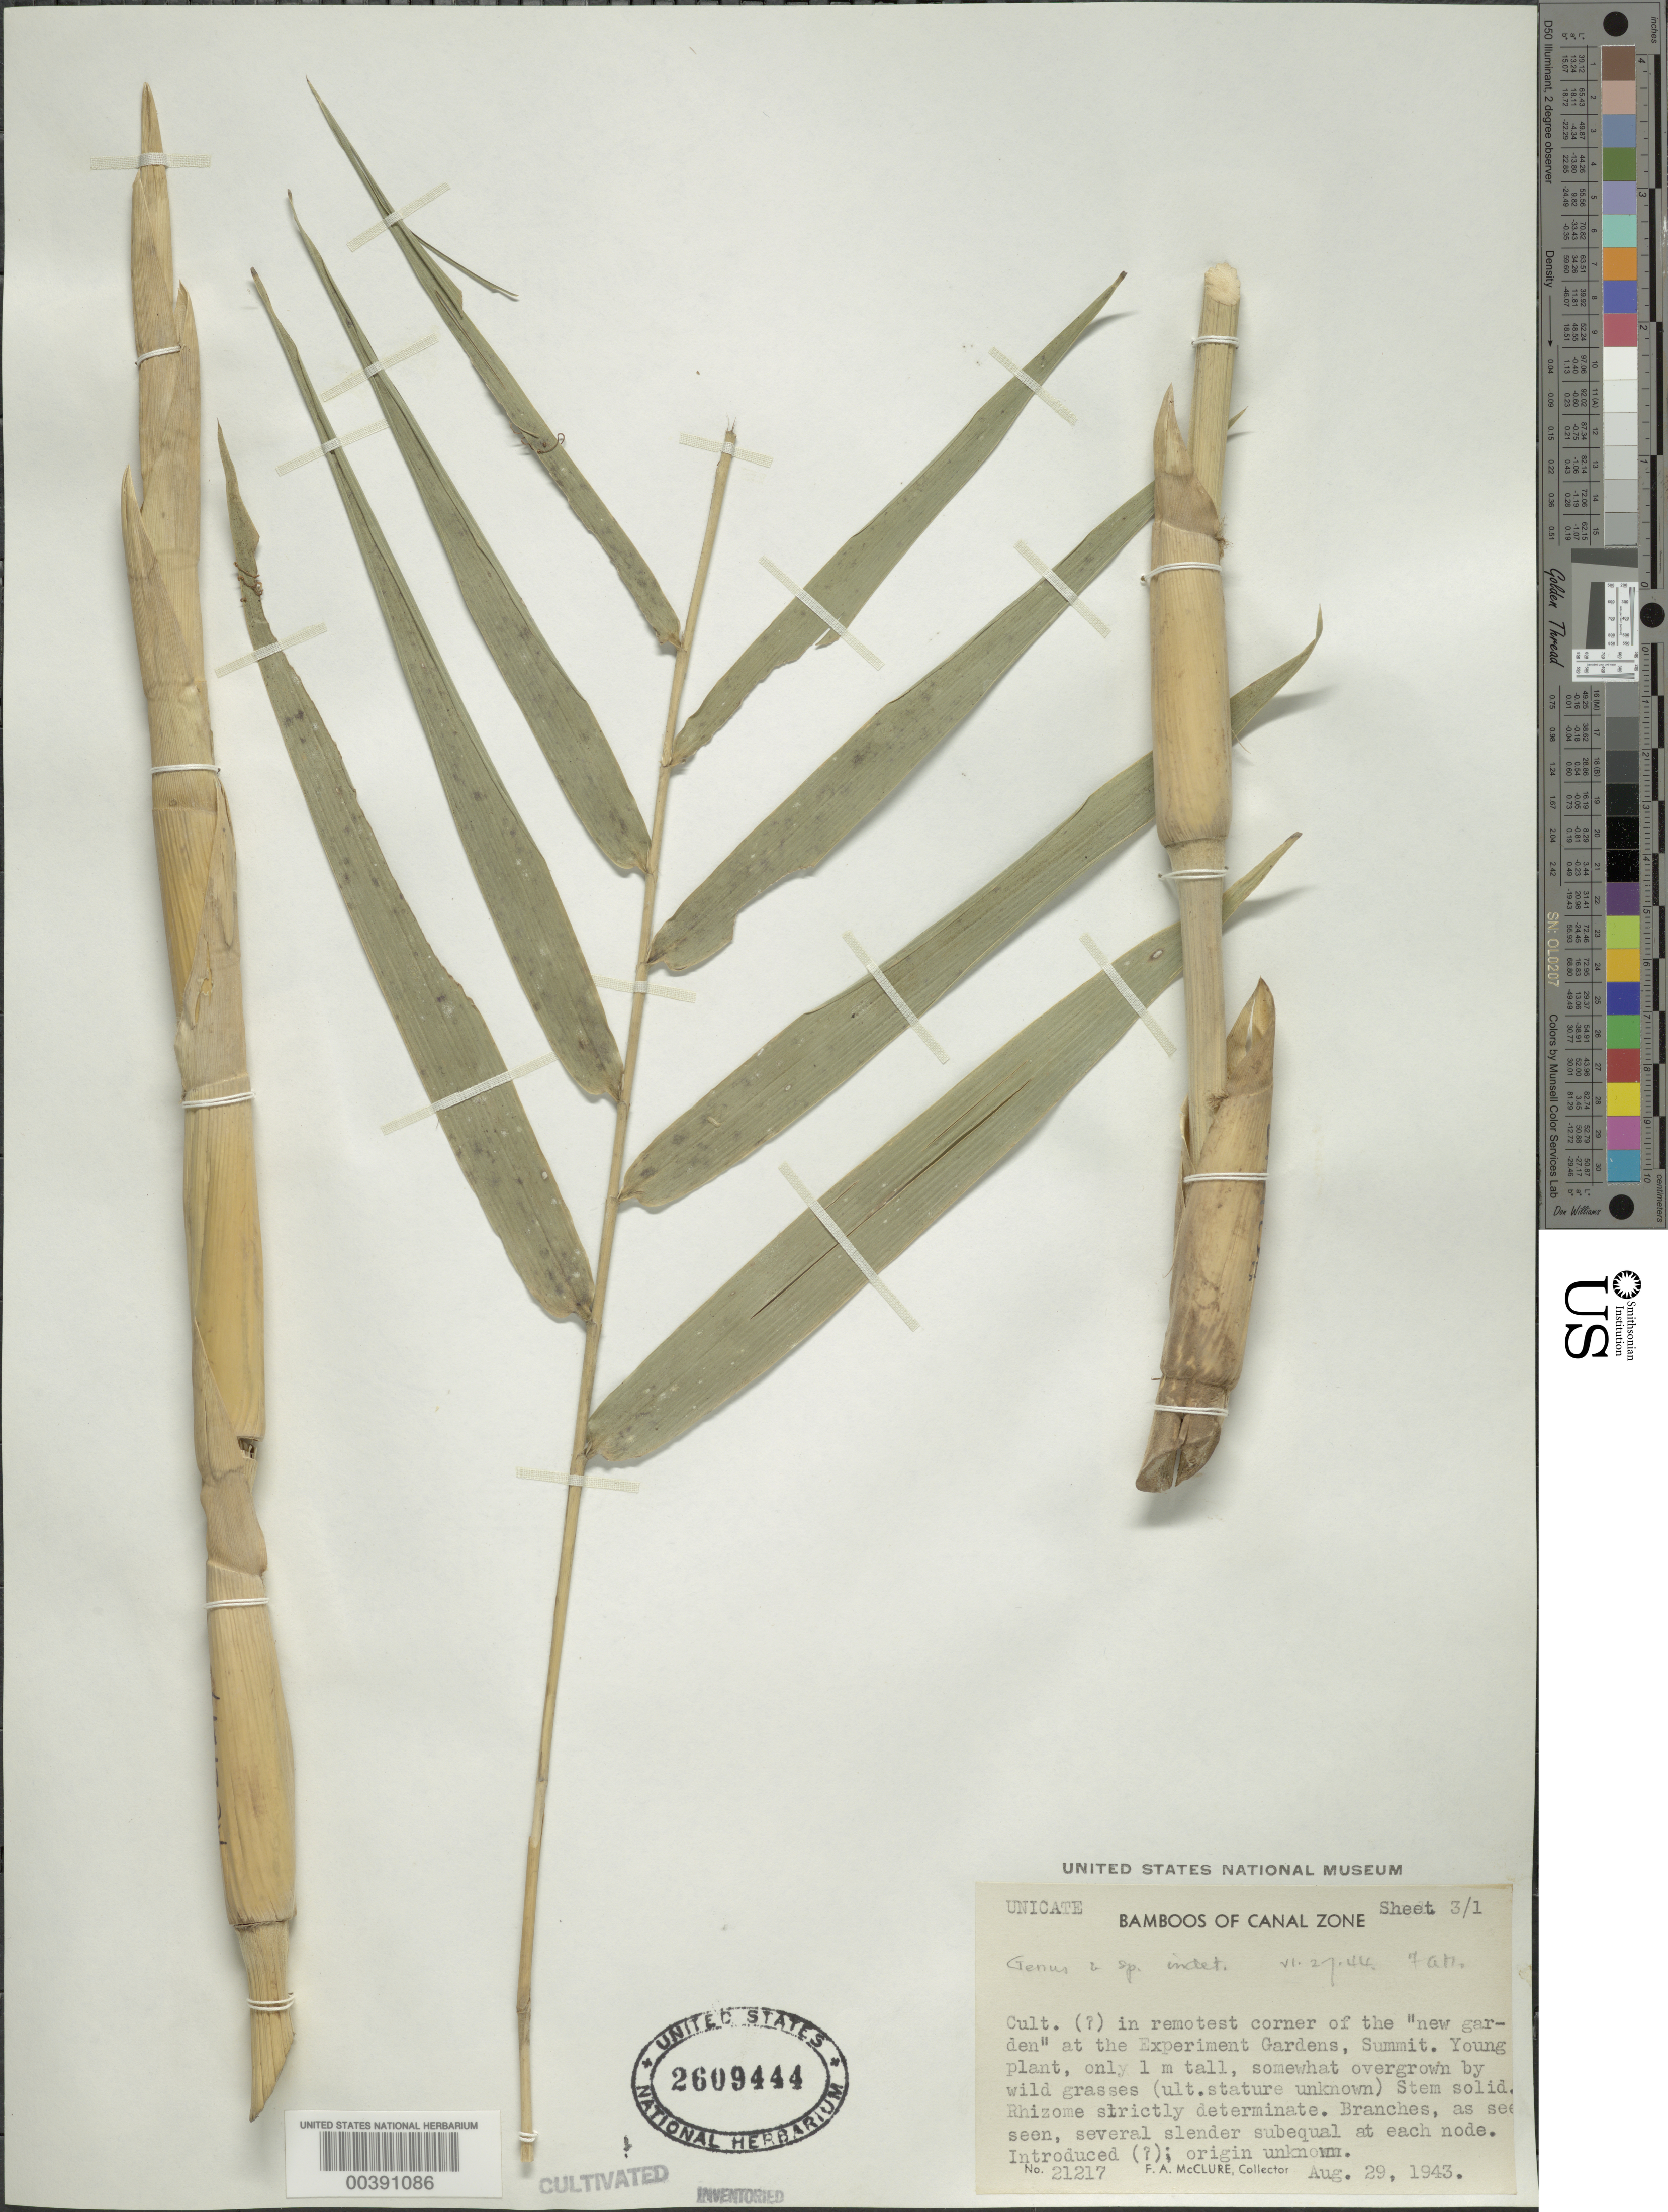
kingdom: Plantae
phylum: Tracheophyta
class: Liliopsida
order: Poales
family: Poaceae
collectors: F. A. McClure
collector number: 21217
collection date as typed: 29 Aug 1943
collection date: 1943-08-29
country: Panama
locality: Summit, Experimental Garden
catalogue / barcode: US 2609444